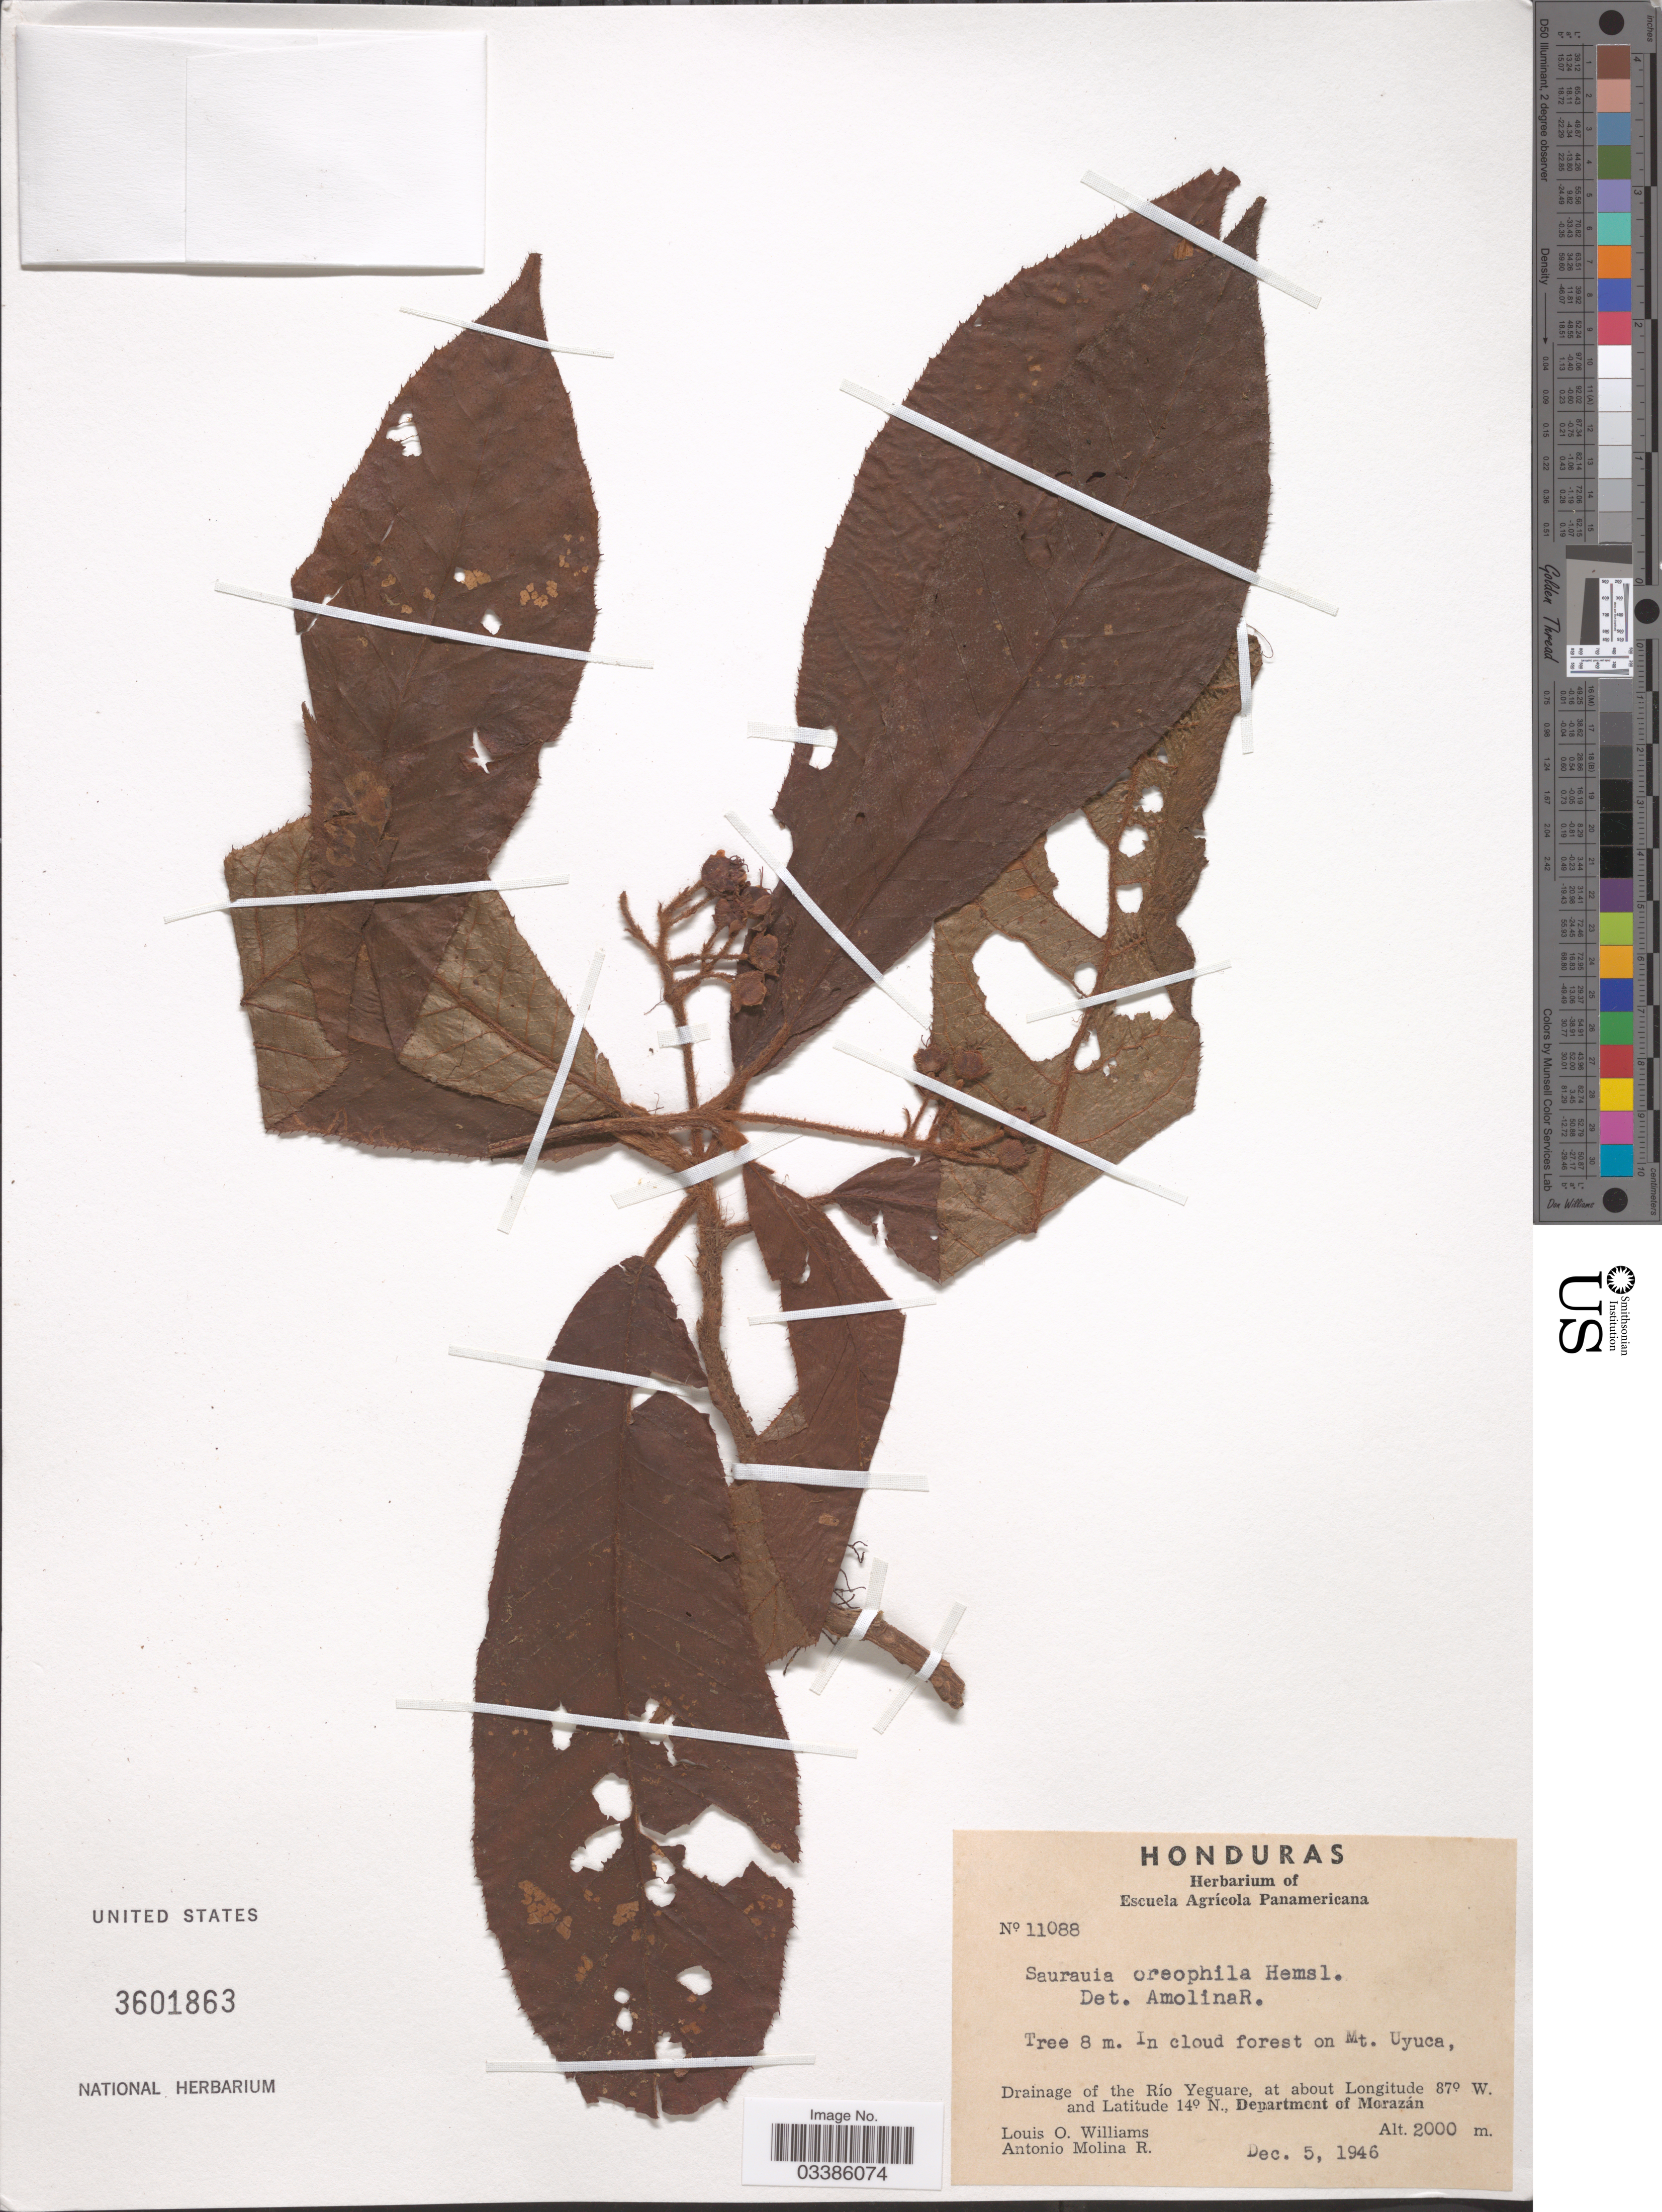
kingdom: Plantae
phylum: Tracheophyta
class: Magnoliopsida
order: Ericales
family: Actinidiaceae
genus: Saurauia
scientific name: Saurauia oreophila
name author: Hemsl.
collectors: L. O. Williams & A. Molina R.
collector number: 11088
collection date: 1946-12-05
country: Honduras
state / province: Fco. Morazán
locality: In cloud forest on Mt. Uyuca, Drainage of the Río Yeguare. Department of Morazán.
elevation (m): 2000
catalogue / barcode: US 3601863